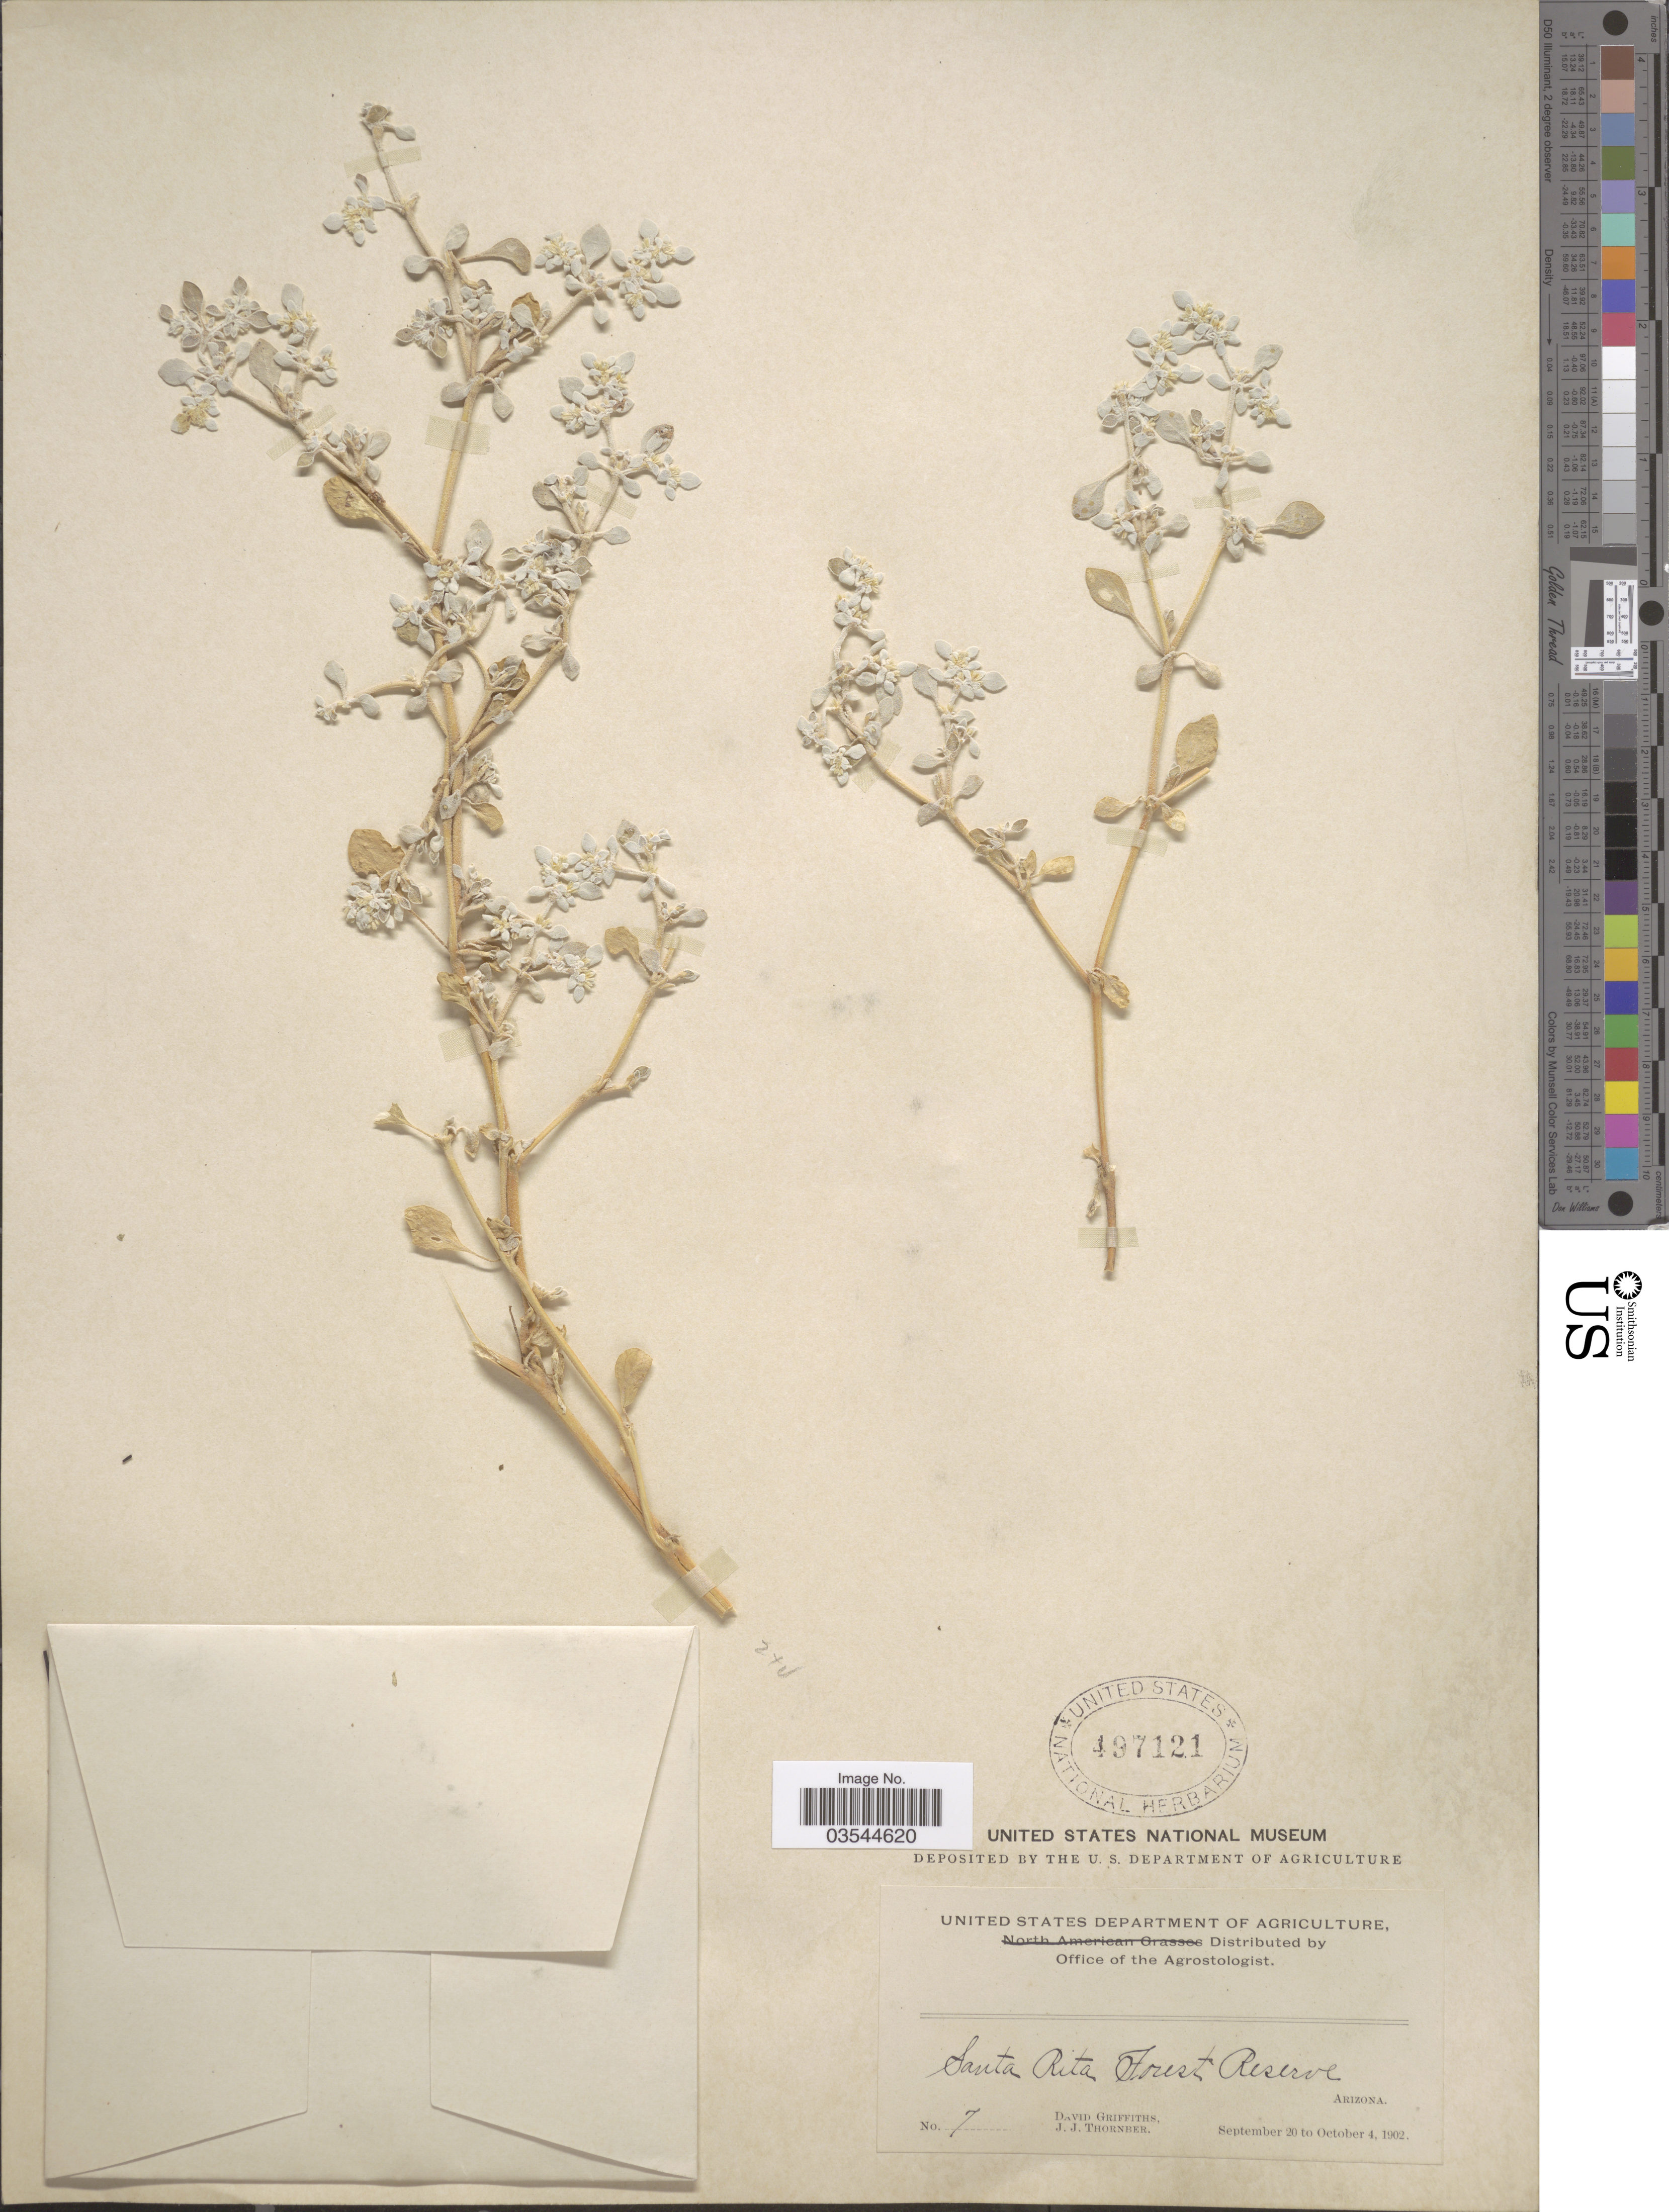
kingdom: Plantae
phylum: Tracheophyta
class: Magnoliopsida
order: Caryophyllales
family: Amaranthaceae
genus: Tidestromia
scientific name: Tidestromia lanuginosa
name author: (Nutt.) Standl.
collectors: D. Griffiths & J. Thornber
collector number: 7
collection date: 1902-09-20/1902-10-04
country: United States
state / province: Arizona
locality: Santa Rita Forest Reserve.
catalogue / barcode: US 497121